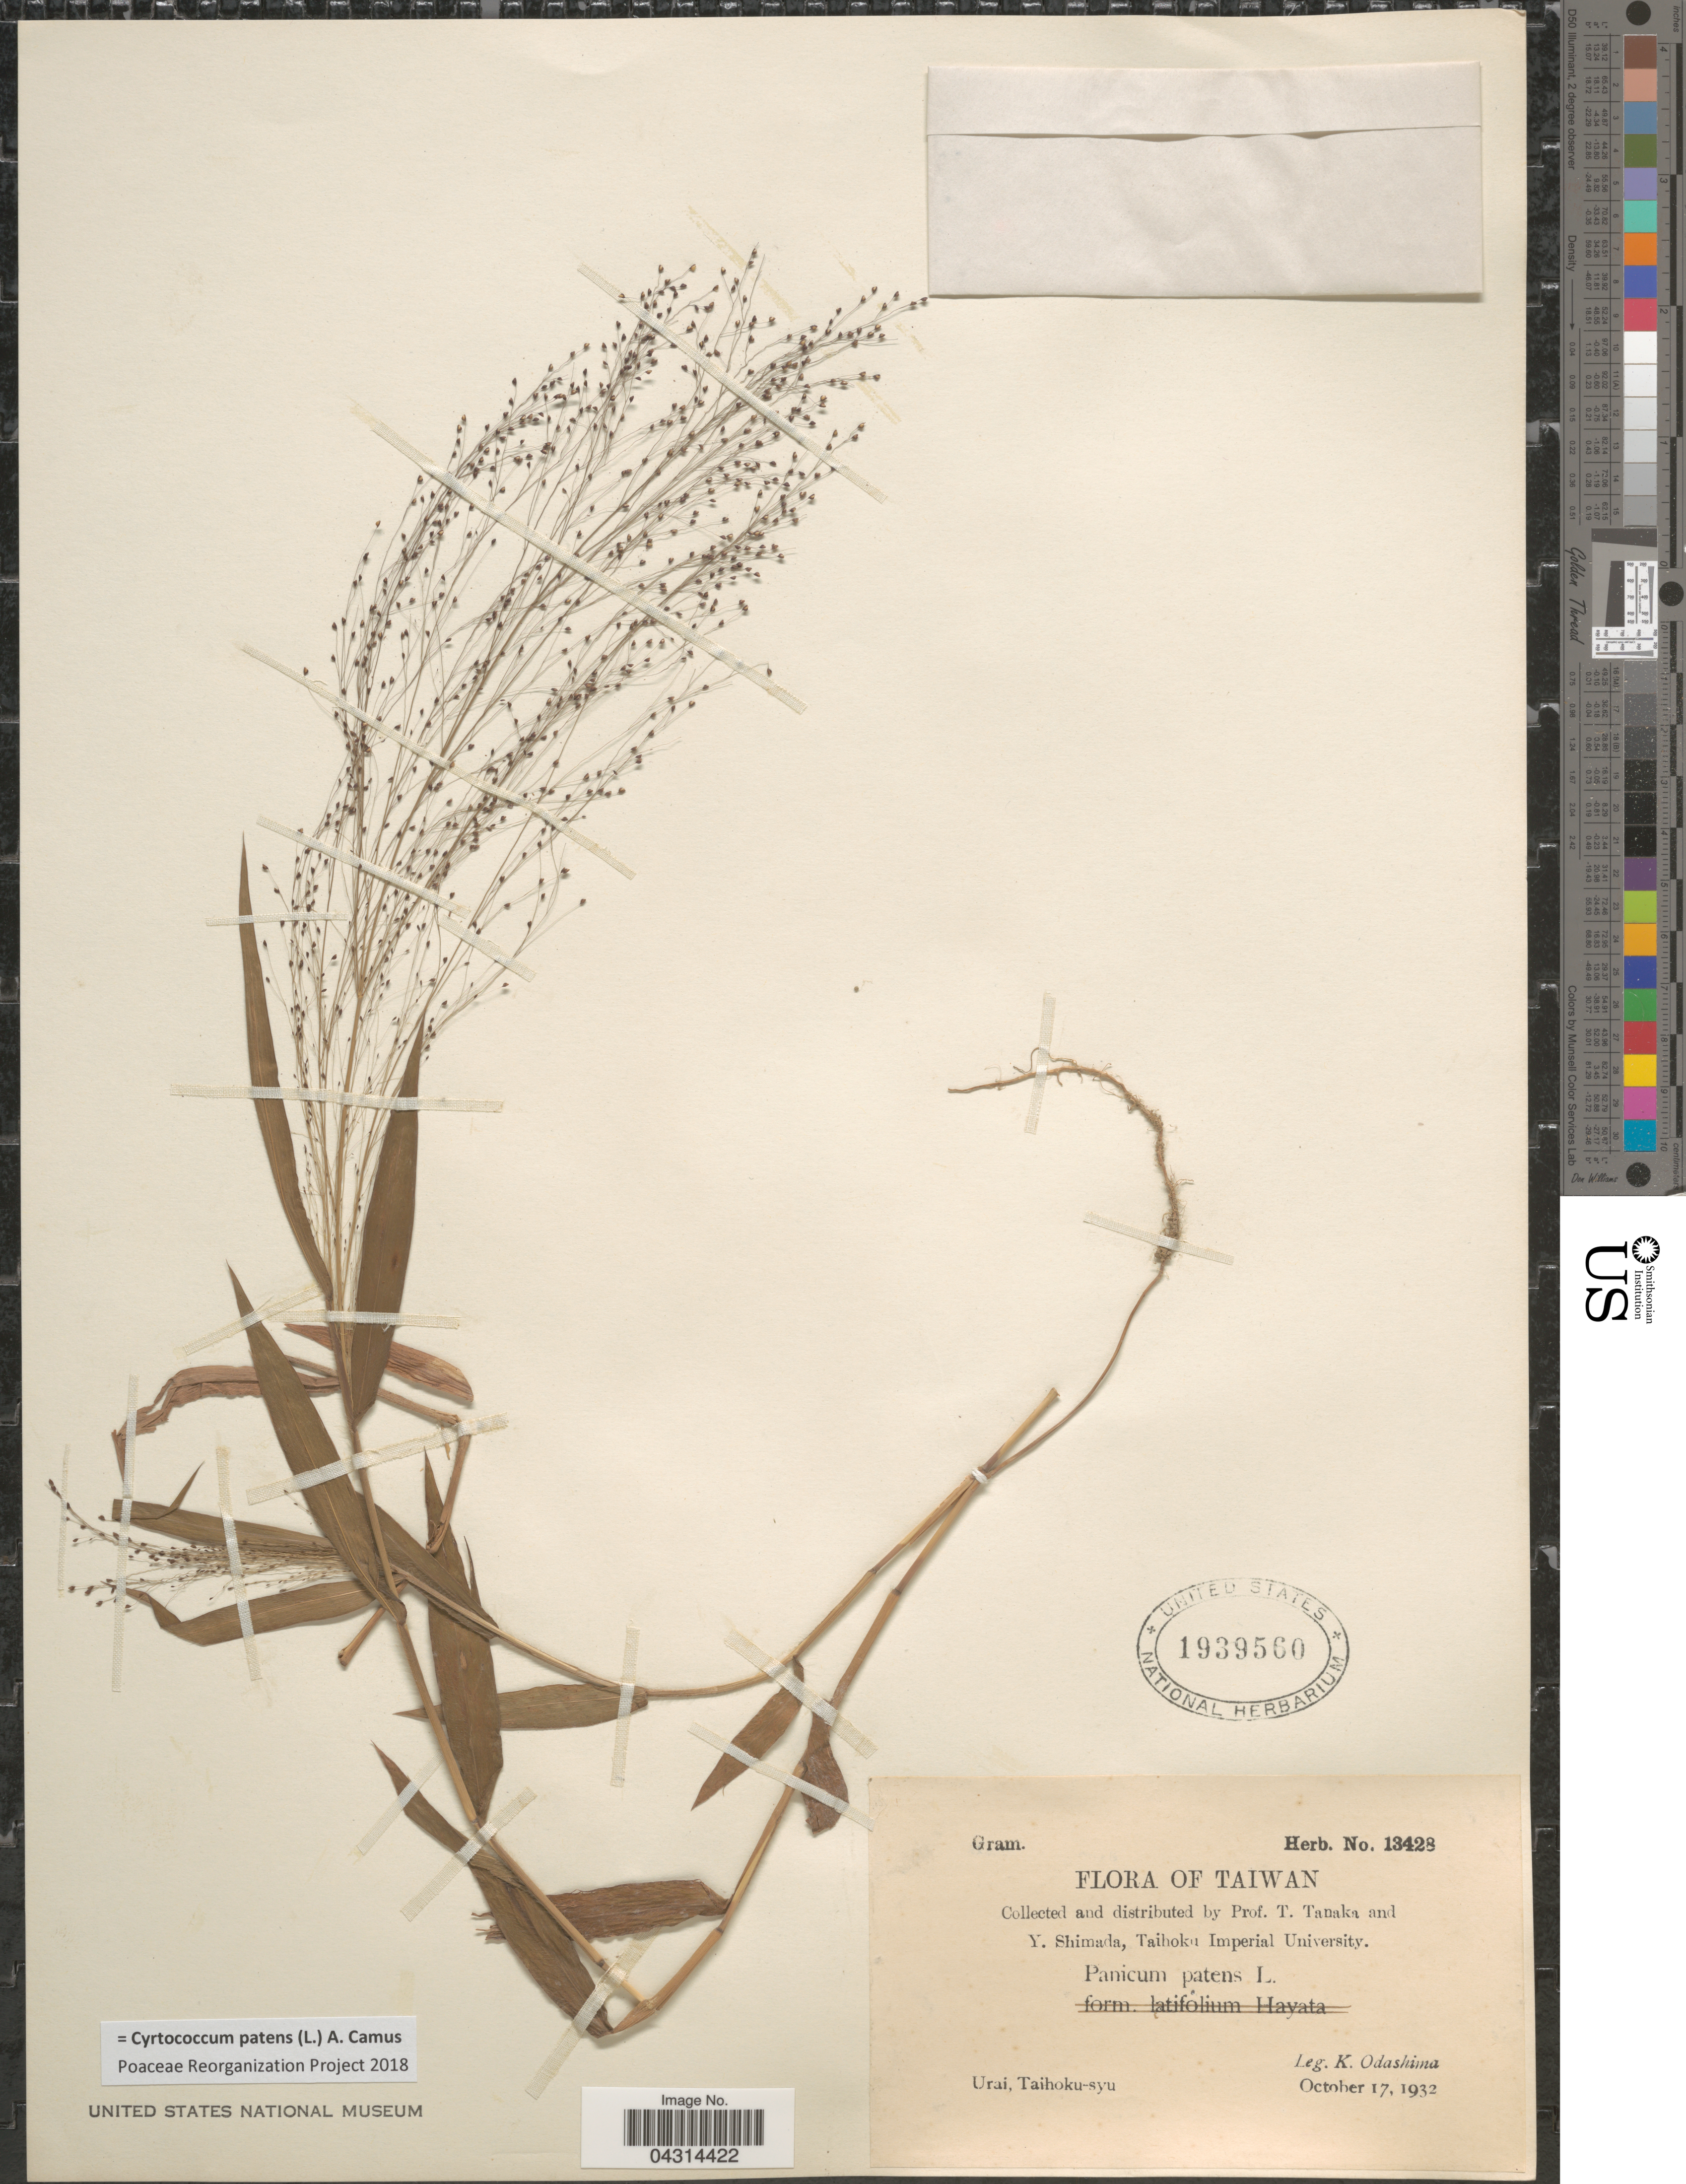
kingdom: Plantae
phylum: Tracheophyta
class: Liliopsida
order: Poales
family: Poaceae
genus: Cyrtococcum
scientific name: Cyrtococcum patens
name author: (L.) A. Camus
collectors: K. Odashima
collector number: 13428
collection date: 1932-10-17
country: Taiwan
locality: Urai, Taihoku-syu.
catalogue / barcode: US 1939560